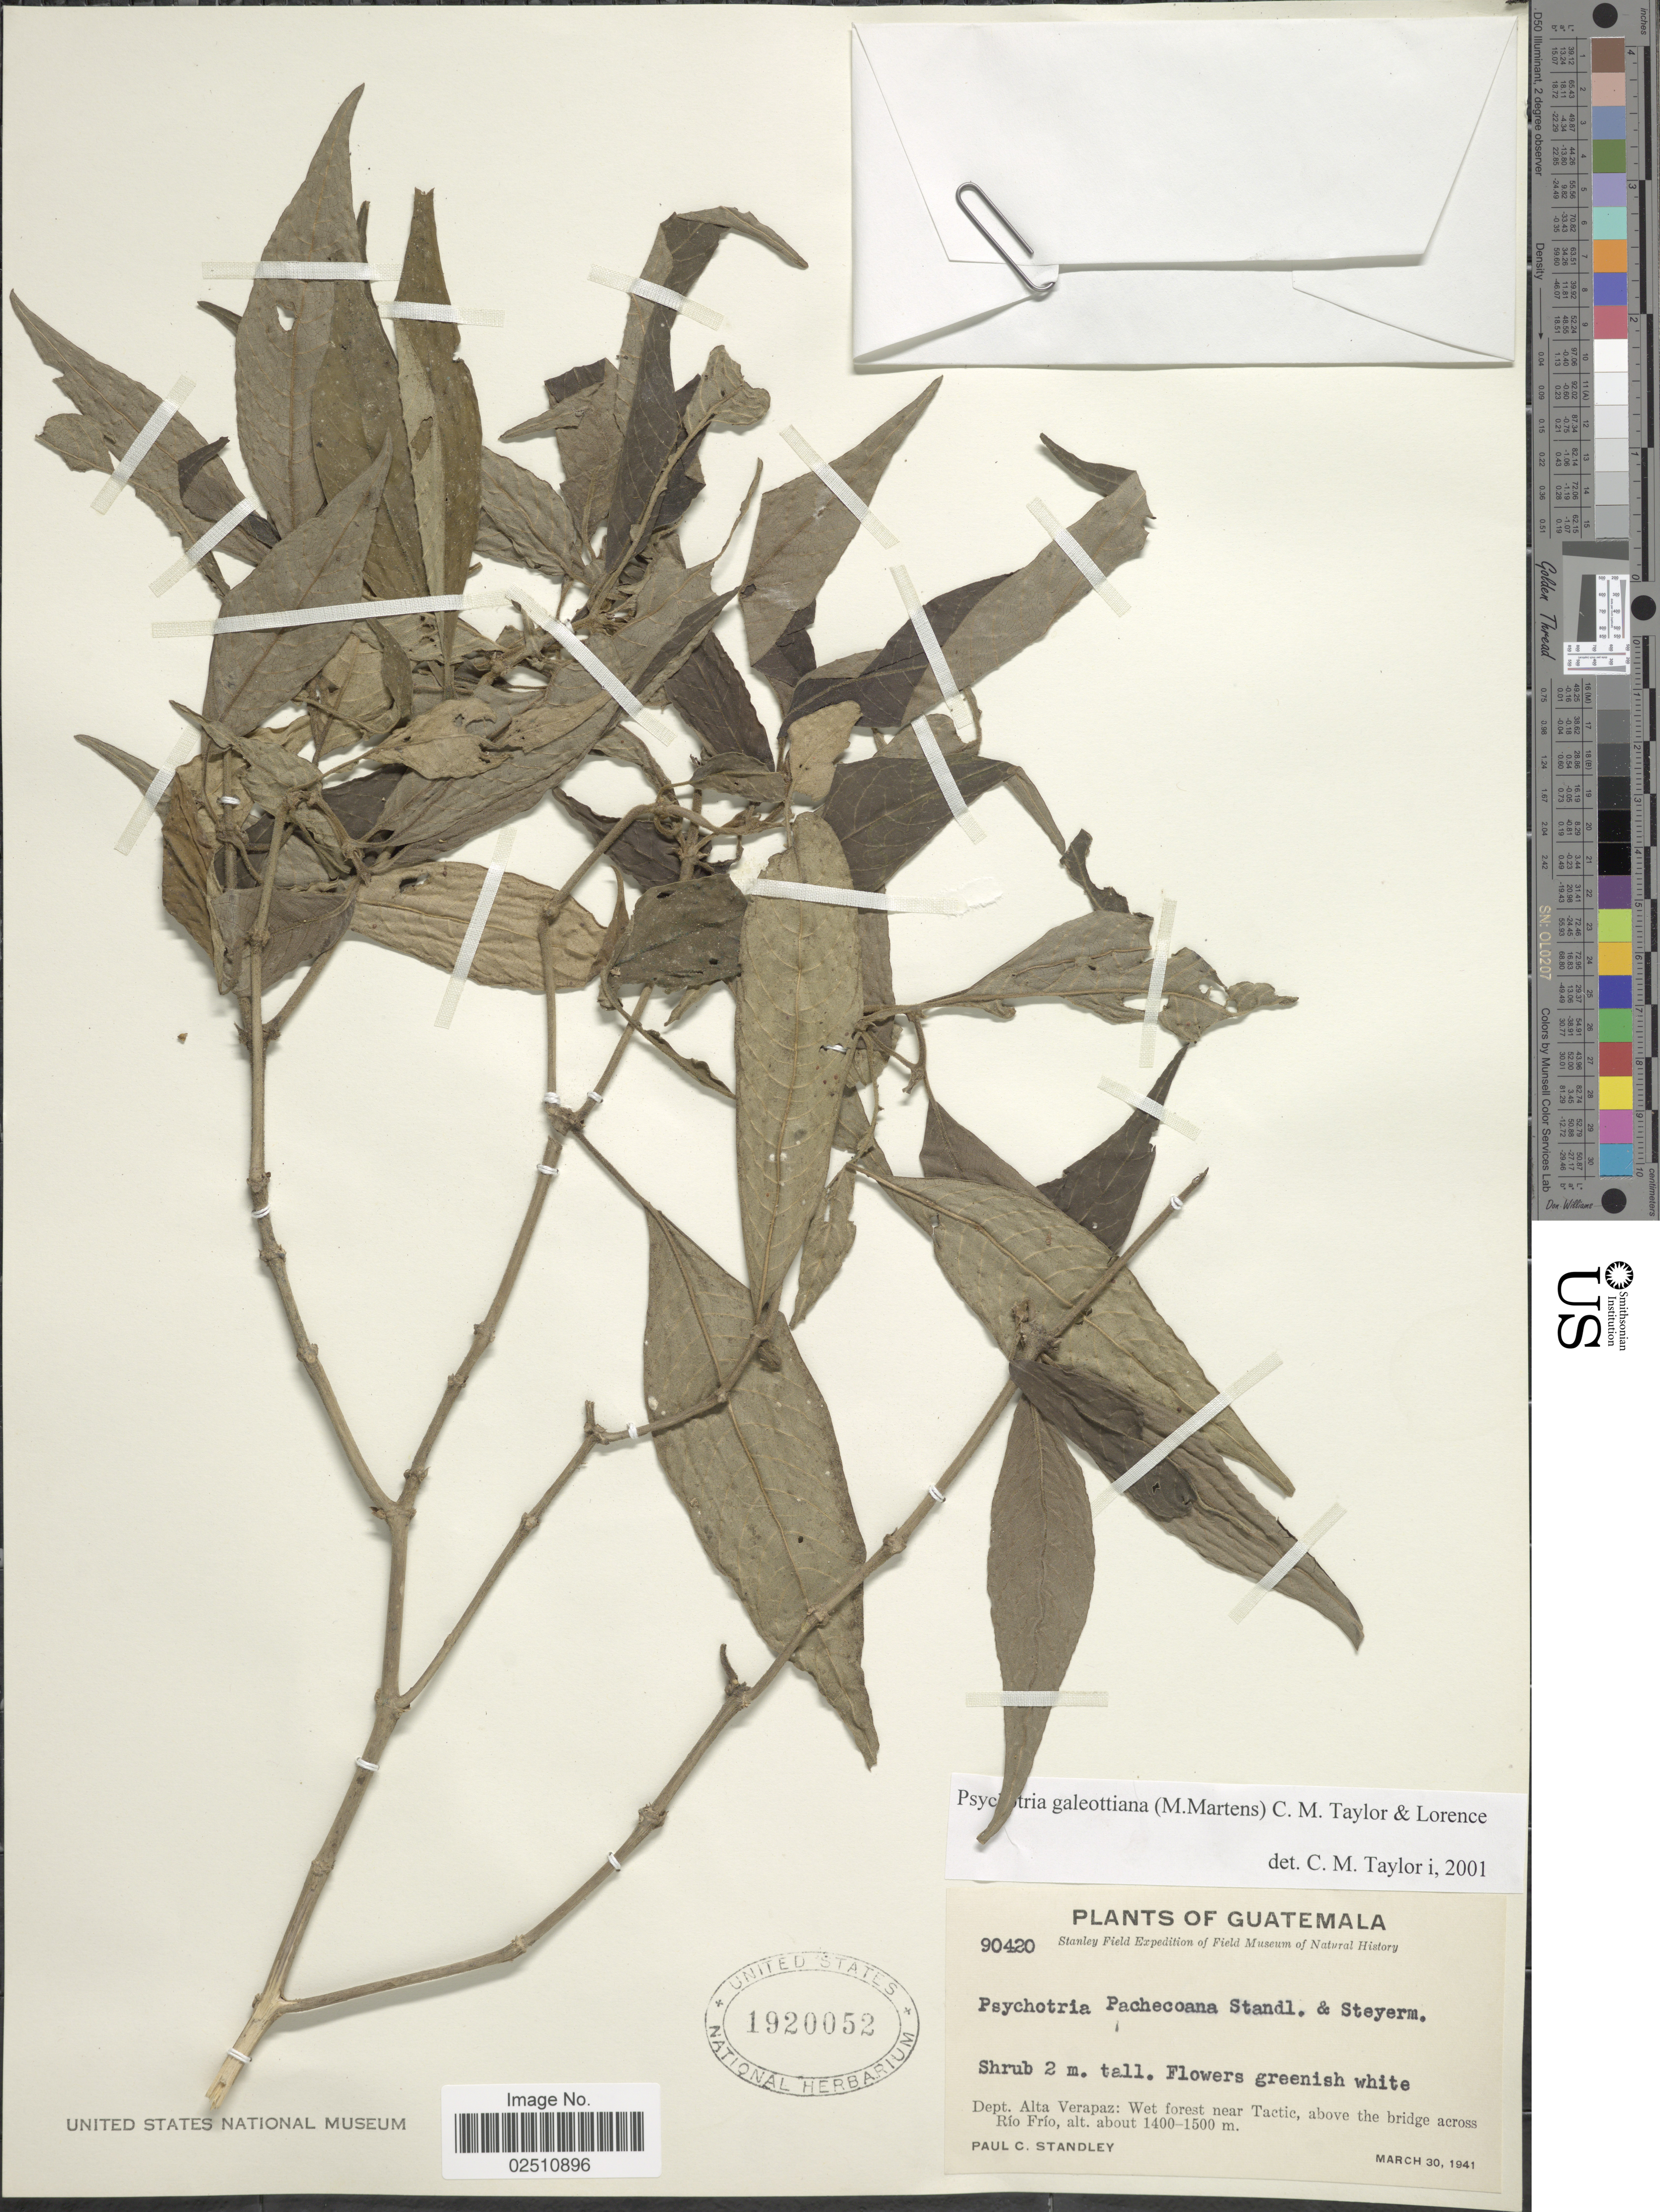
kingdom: Plantae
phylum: Tracheophyta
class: Magnoliopsida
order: Gentianales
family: Rubiaceae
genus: Psychotria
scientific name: Psychotria galeottiana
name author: (M. Martens) C.M. Taylor & Lorence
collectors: P. C. Standley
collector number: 90420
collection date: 1941-03-30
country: Guatemala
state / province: Alta Verapaz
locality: Wet forest near Tactic, above the bridge across Rio Frio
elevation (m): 1400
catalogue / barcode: US 1920052